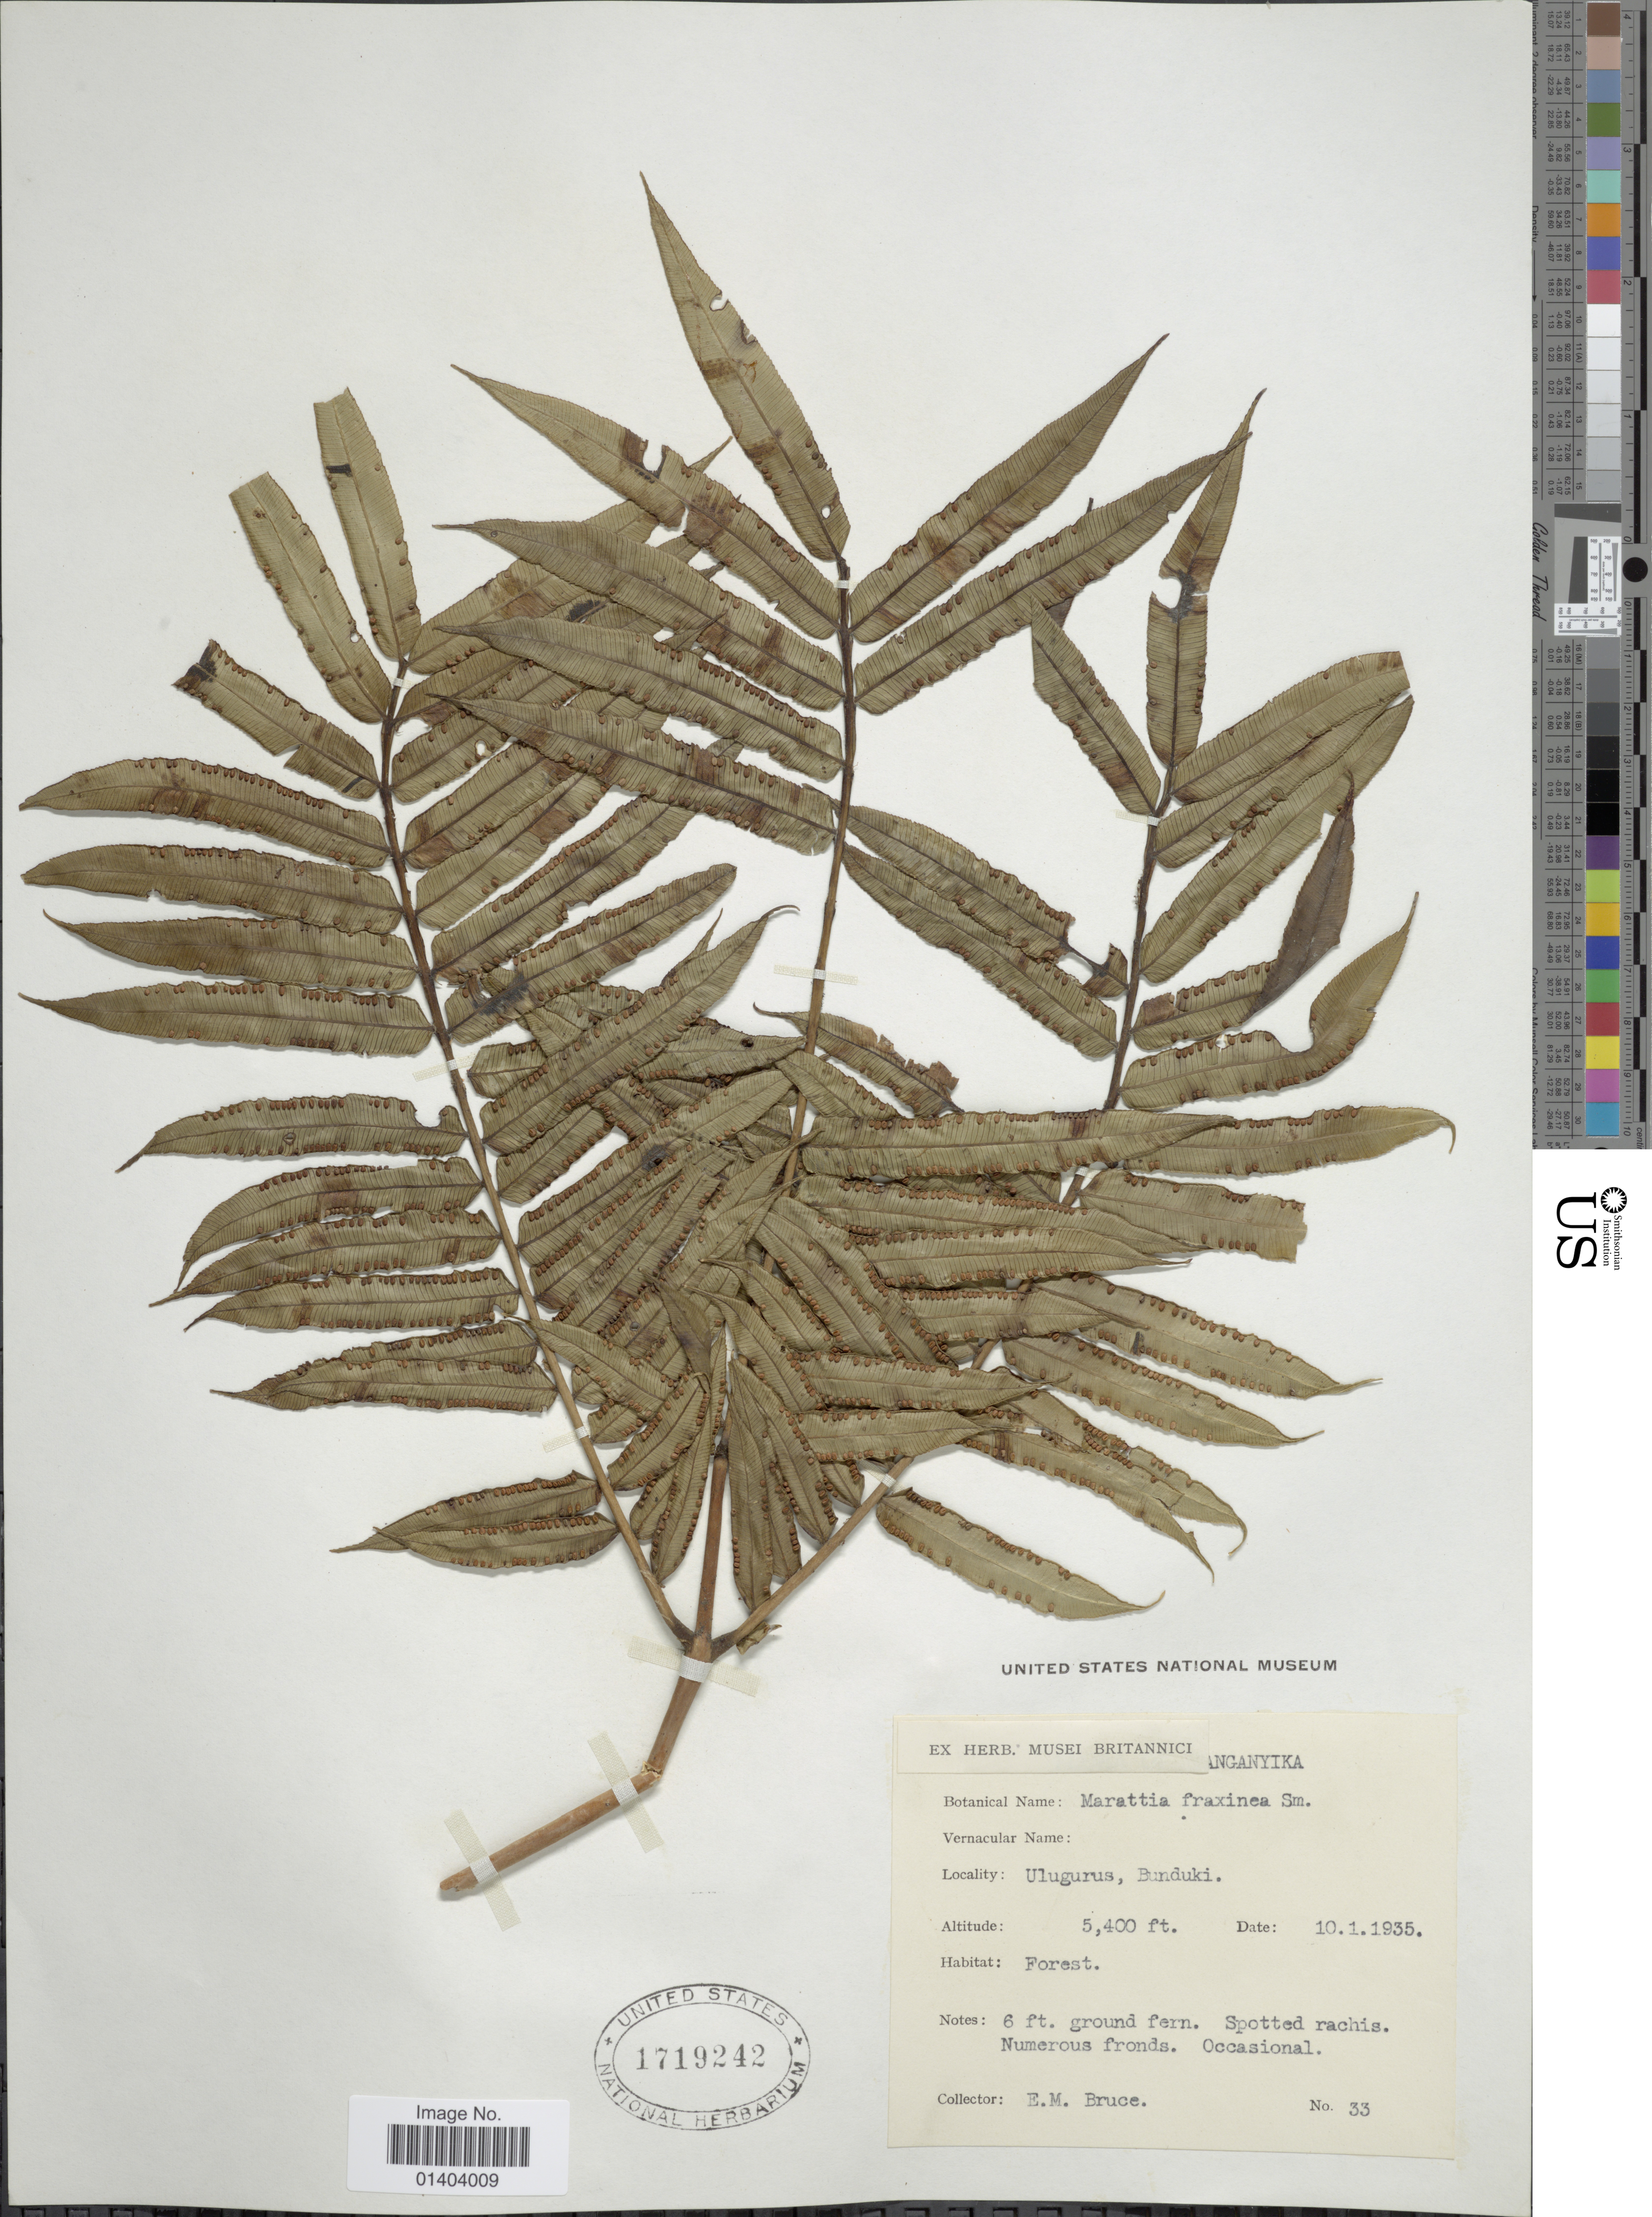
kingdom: Plantae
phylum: Tracheophyta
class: Polypodiopsida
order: Marattiales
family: Marattiaceae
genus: Ptisana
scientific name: Ptisana fraxinea var. salicifolia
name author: (Schrad.) Murdock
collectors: E. Bruce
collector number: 33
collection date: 1935-01-10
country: Tanzania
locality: Tanganyika, Ulugurus, Bunduki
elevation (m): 1646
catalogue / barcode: US 1719242